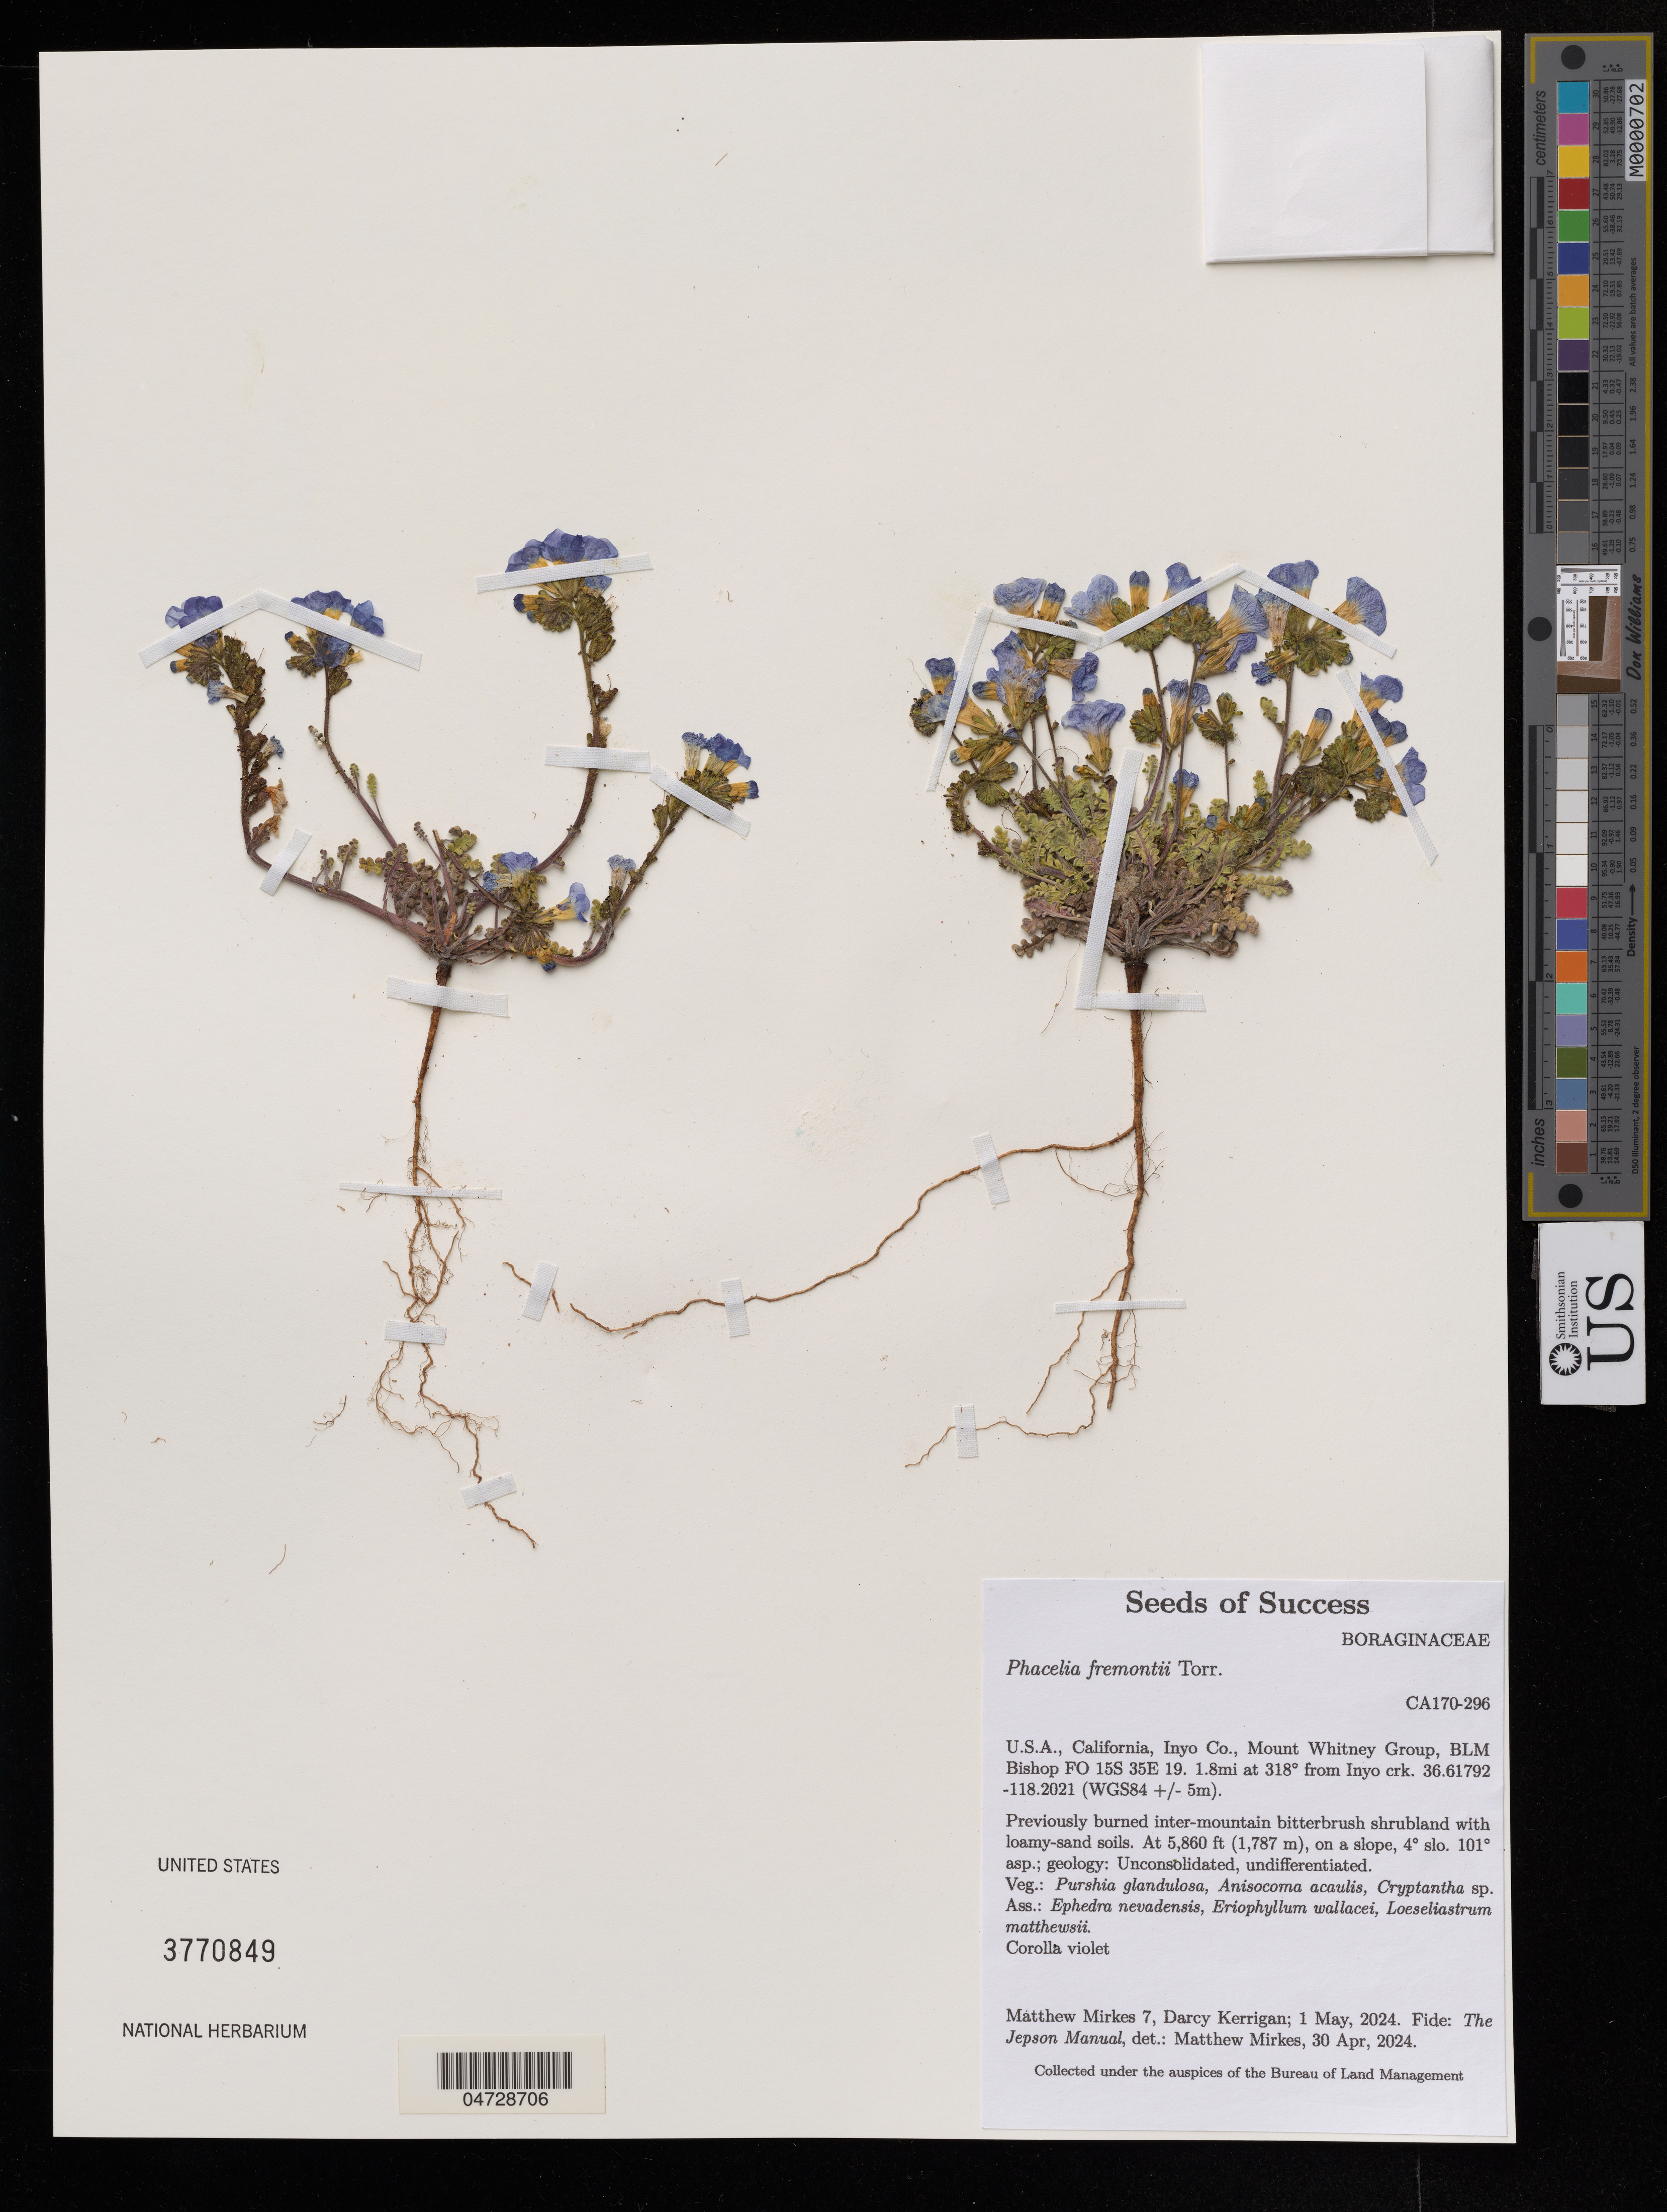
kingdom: Plantae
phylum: Tracheophyta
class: Magnoliopsida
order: Boraginales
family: Hydrophyllaceae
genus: Phacelia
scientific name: Phacelia fremontii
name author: Torr.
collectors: M. Mirkes & D. Kerrigan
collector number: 7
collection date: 2024-05-01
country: United States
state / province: California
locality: Inyo Co. Mount Whitney Group, BLM Bishop FO 15S 35E 19. 18mi at 318° from Inyo crk.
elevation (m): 1787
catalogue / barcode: US 3770849